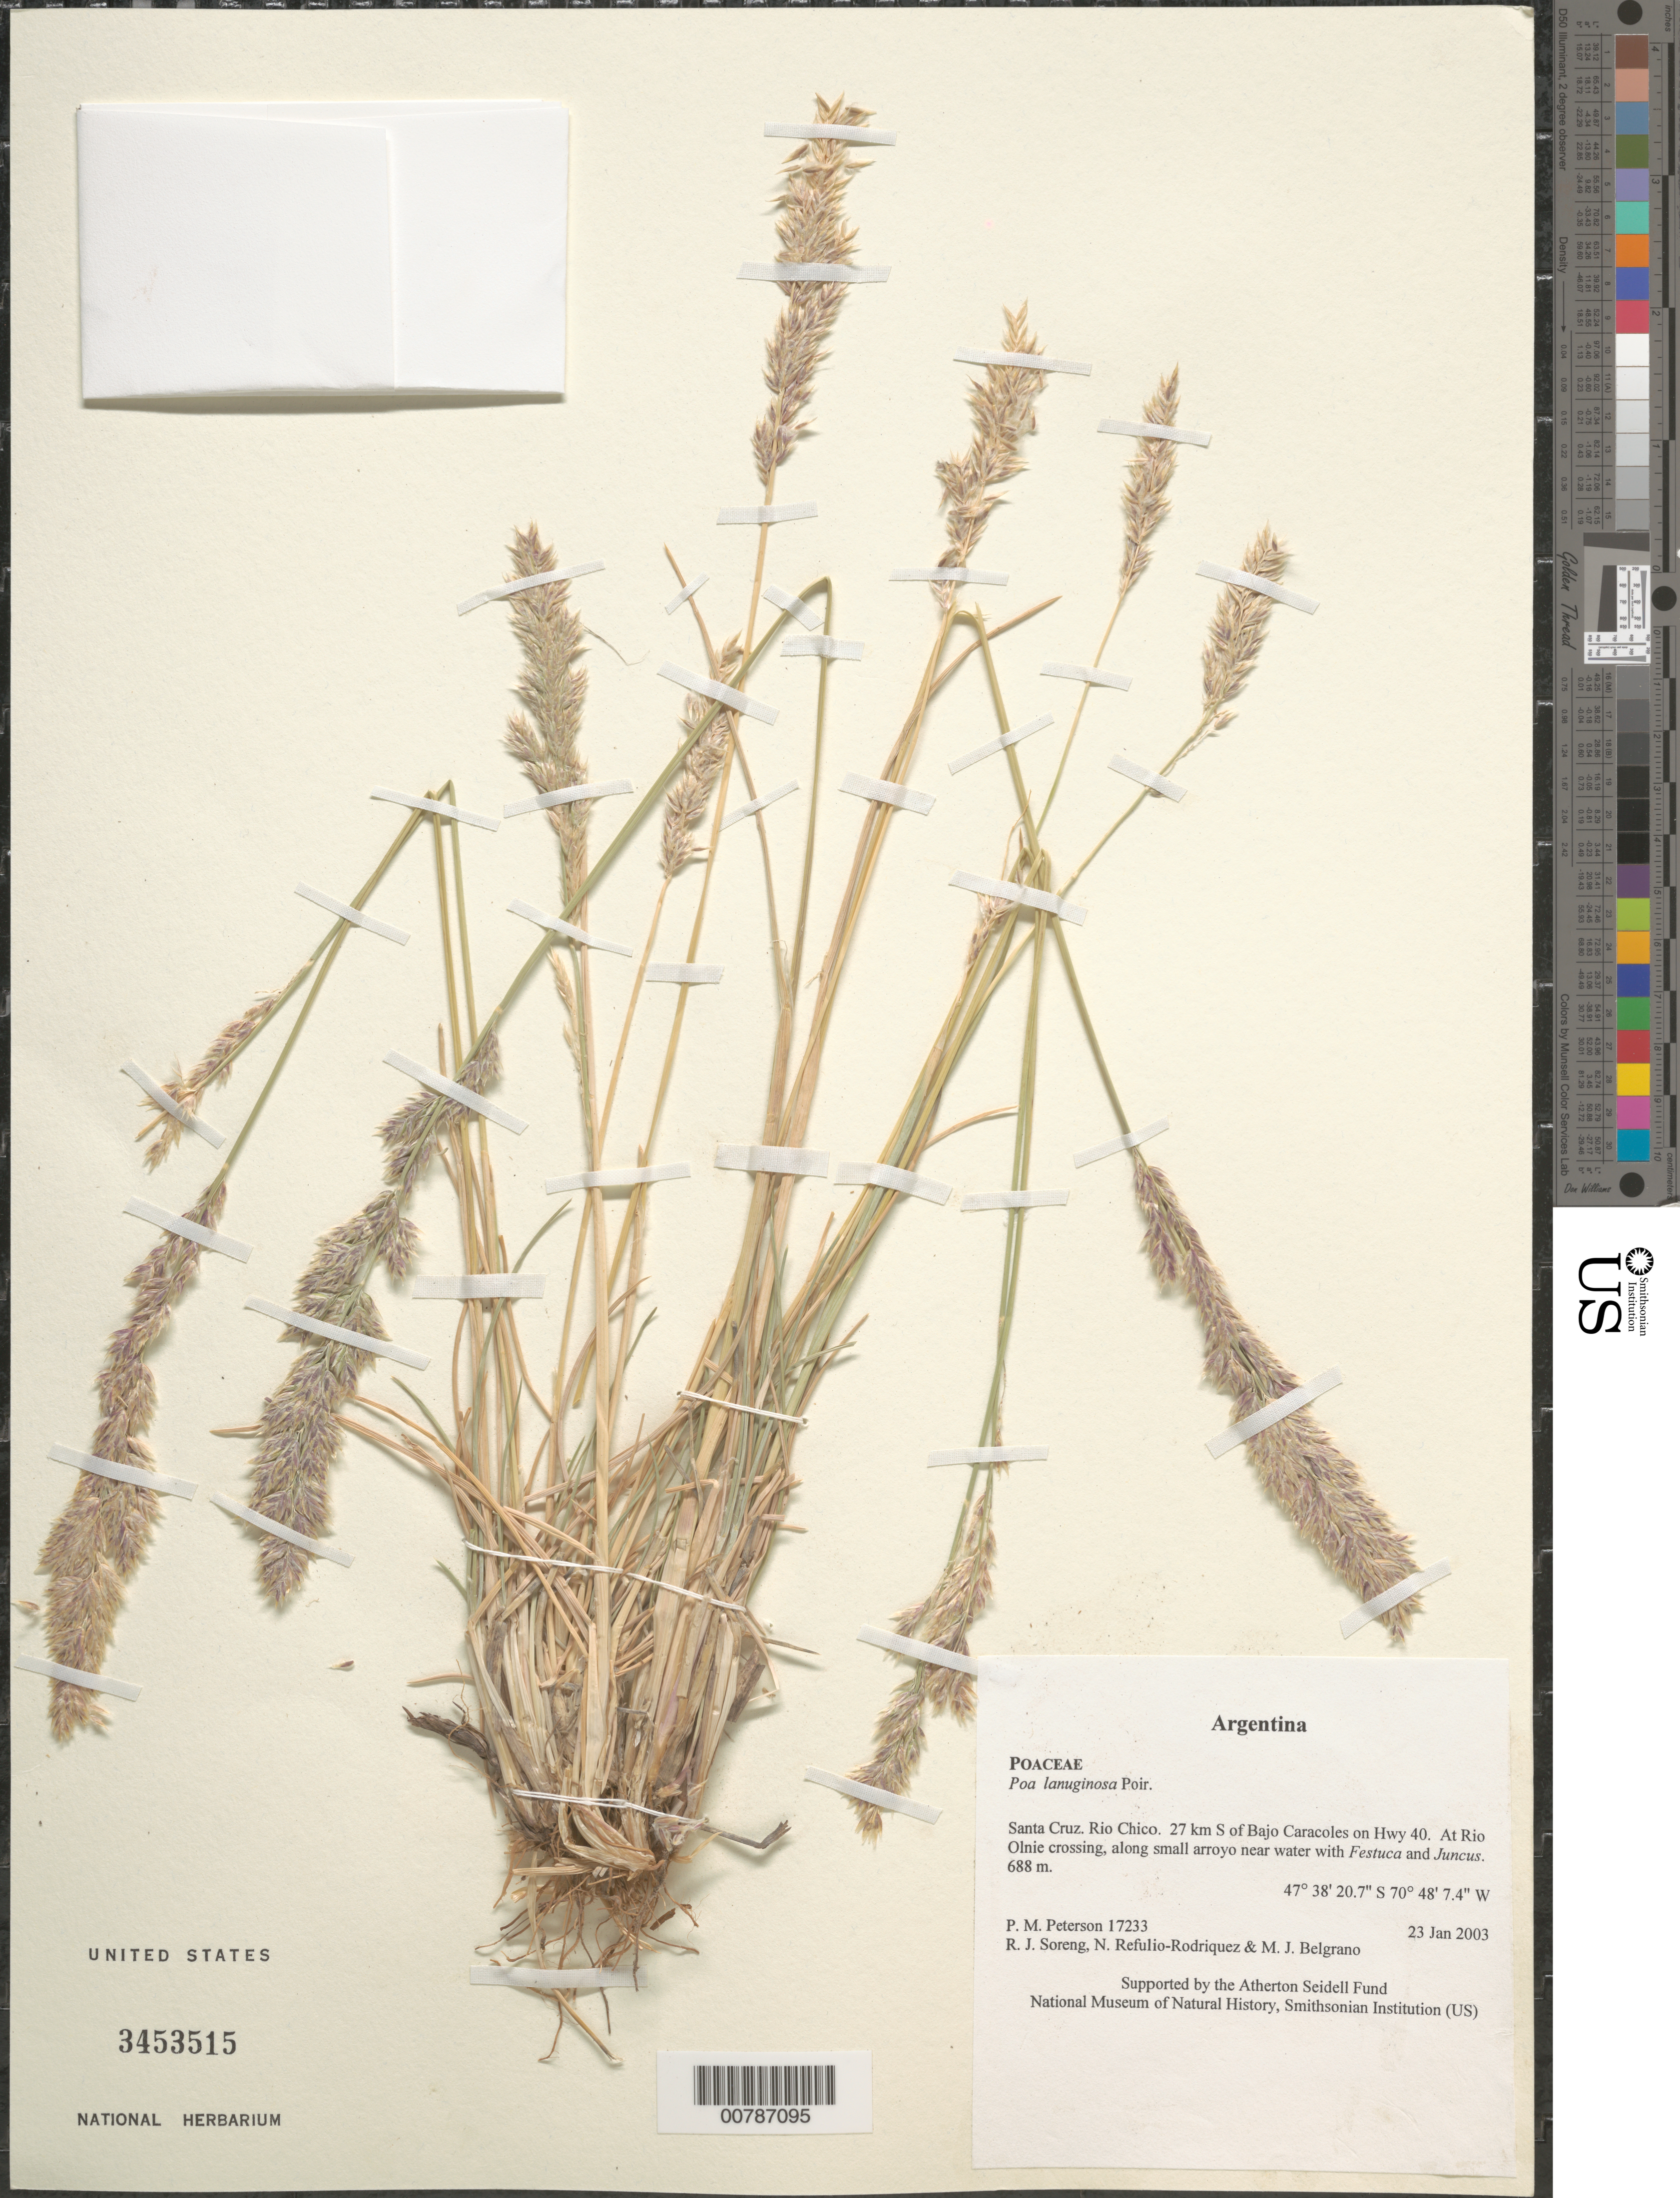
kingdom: Plantae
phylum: Tracheophyta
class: Liliopsida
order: Poales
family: Poaceae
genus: Poa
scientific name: Poa lanuginosa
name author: Poir.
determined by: Soreng, Robert J., Research Associate (BOT), Smithsonian Institution - National Museum of Natural History (UNITED STATES)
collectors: P. M. Peterson, R. J. Soreng, N. Refulio-Rodríguez & M. Belgrano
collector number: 17233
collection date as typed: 23 Jan 2003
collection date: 2003-01-23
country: Argentina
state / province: Santa Cruz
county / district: Rio Chico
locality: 27 km S of Bajo Caracoles on Hwy 40. At Rio Olnie crossing, along small arroyo near water with Festuca and Juncus.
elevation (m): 688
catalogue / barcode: US 3453515